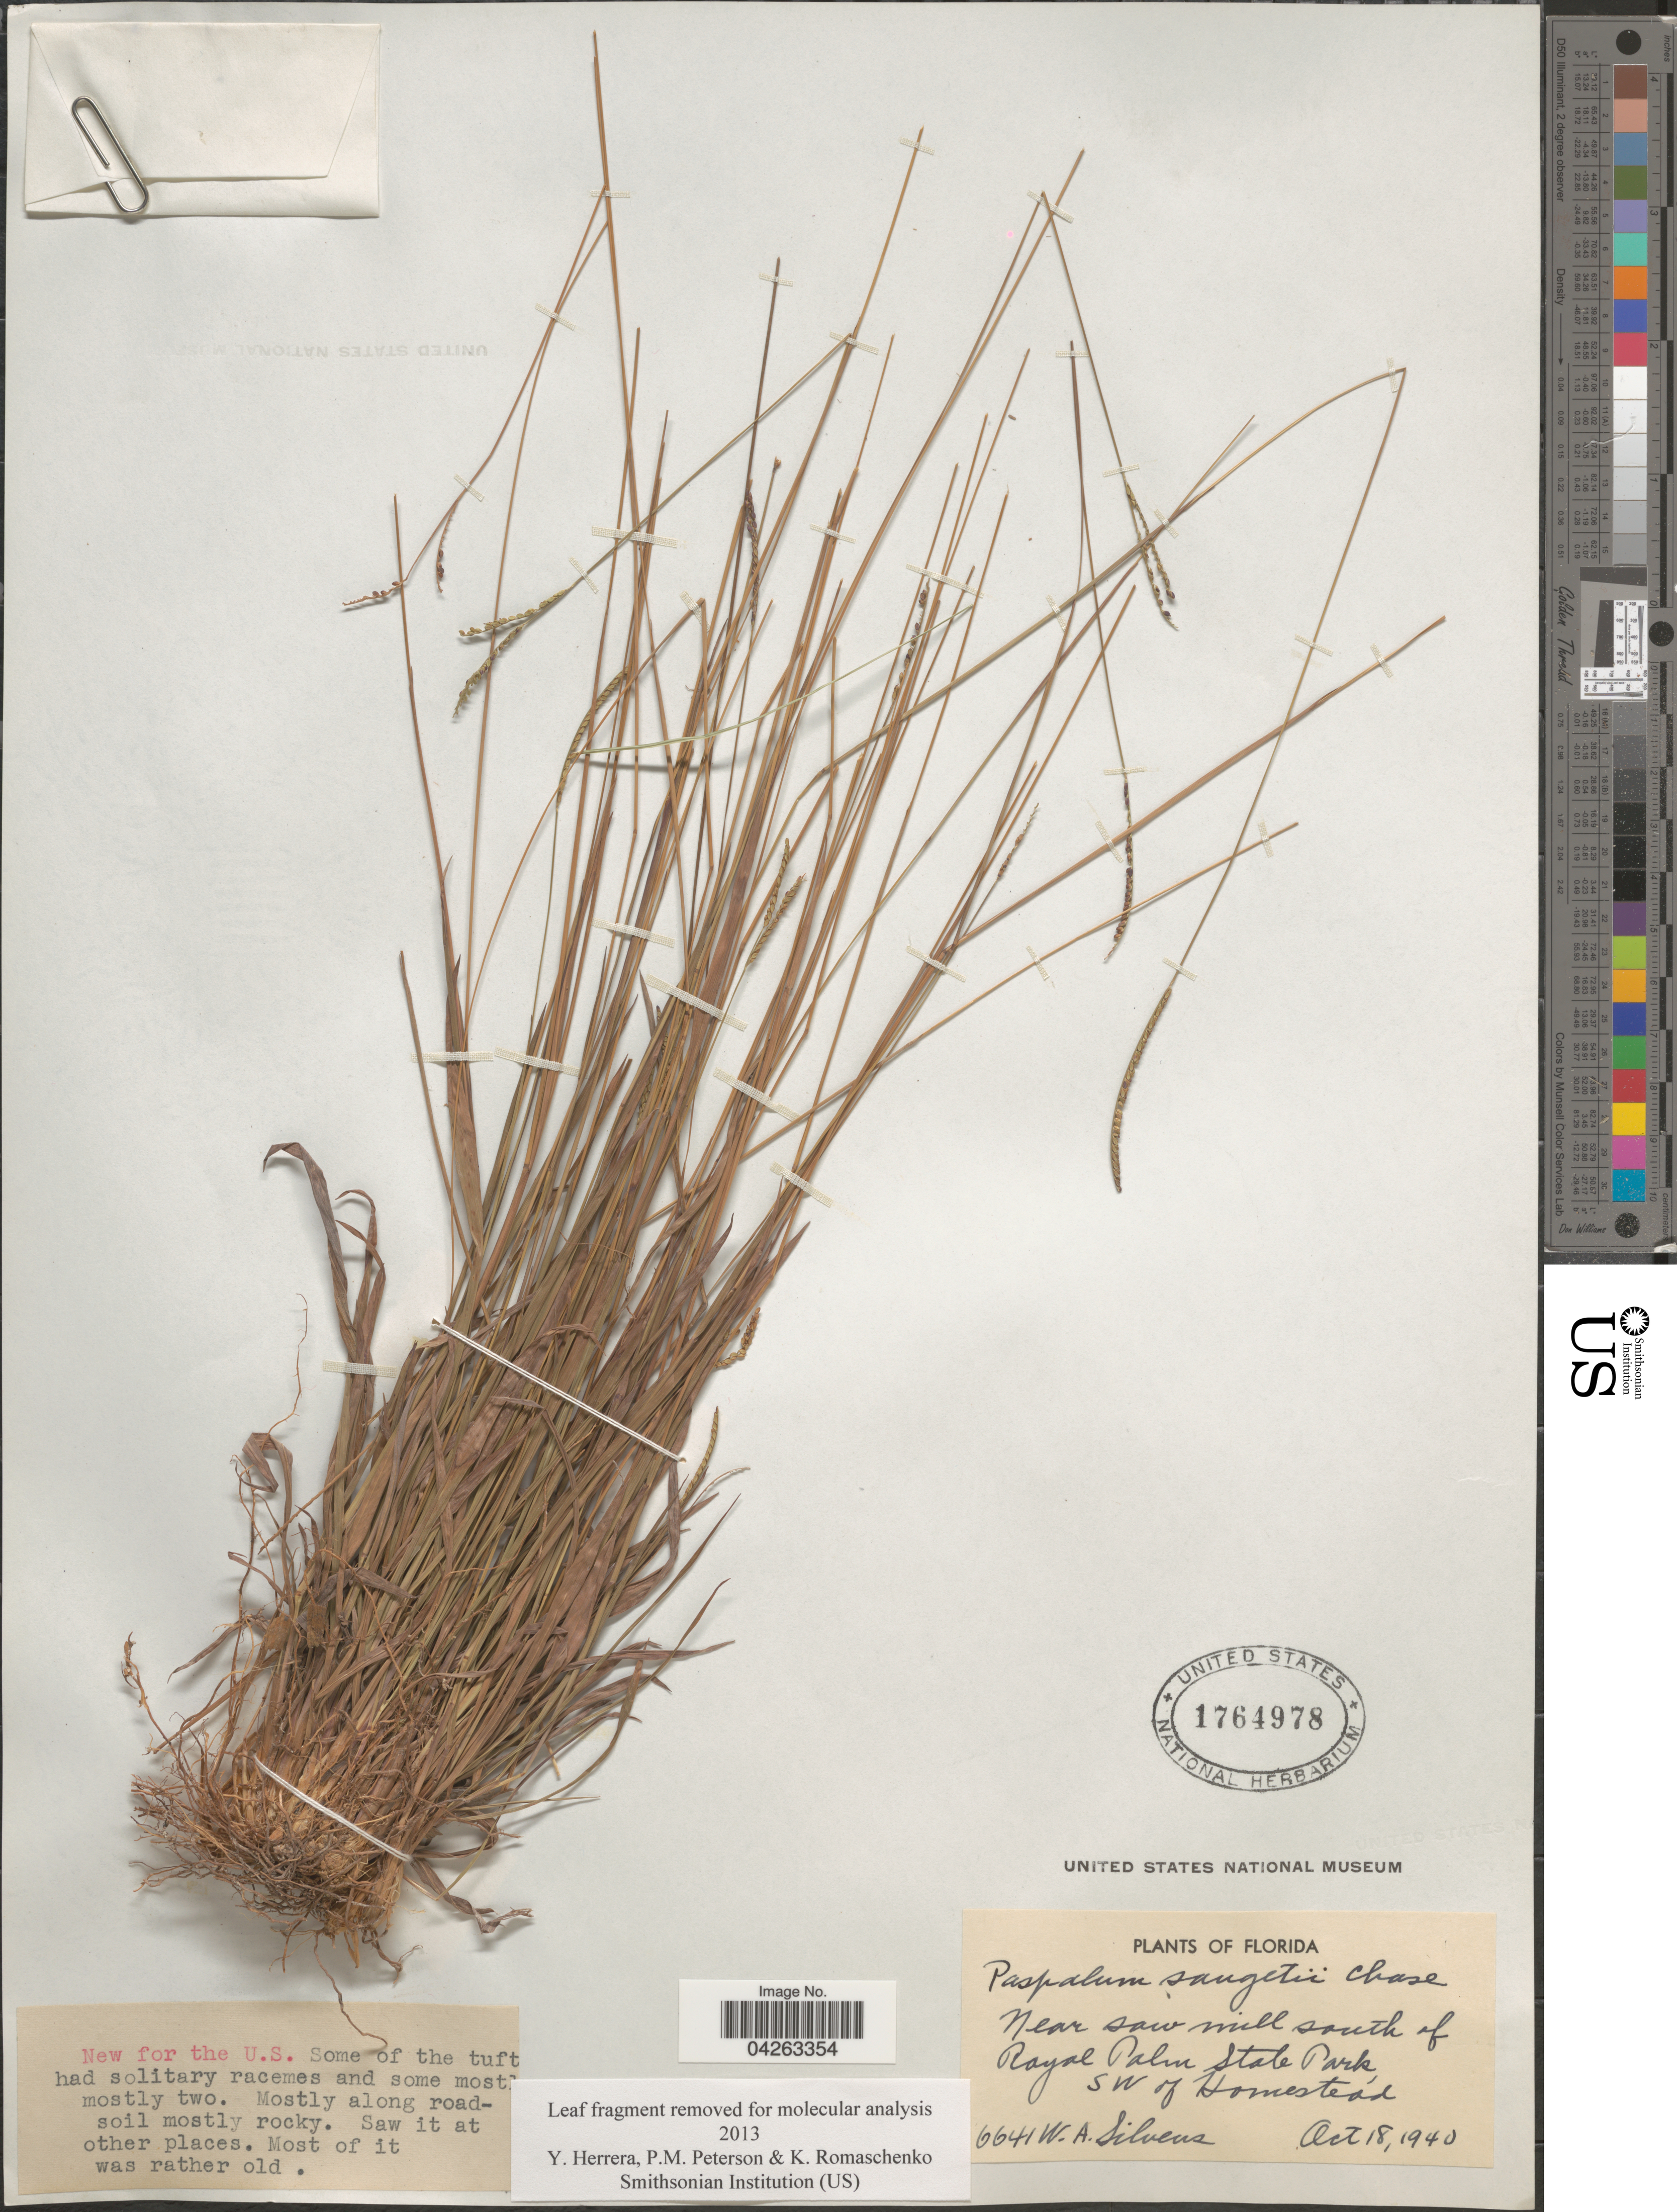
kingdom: Plantae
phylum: Tracheophyta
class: Liliopsida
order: Poales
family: Poaceae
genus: Paspalum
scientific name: Paspalum saugetii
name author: Chase ex Ekman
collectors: W. Silveus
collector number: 6641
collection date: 1940-10-18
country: United States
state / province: Florida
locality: Near saw mill south of Royal Palm State Park, S W of Homestead.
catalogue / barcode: US 1764978